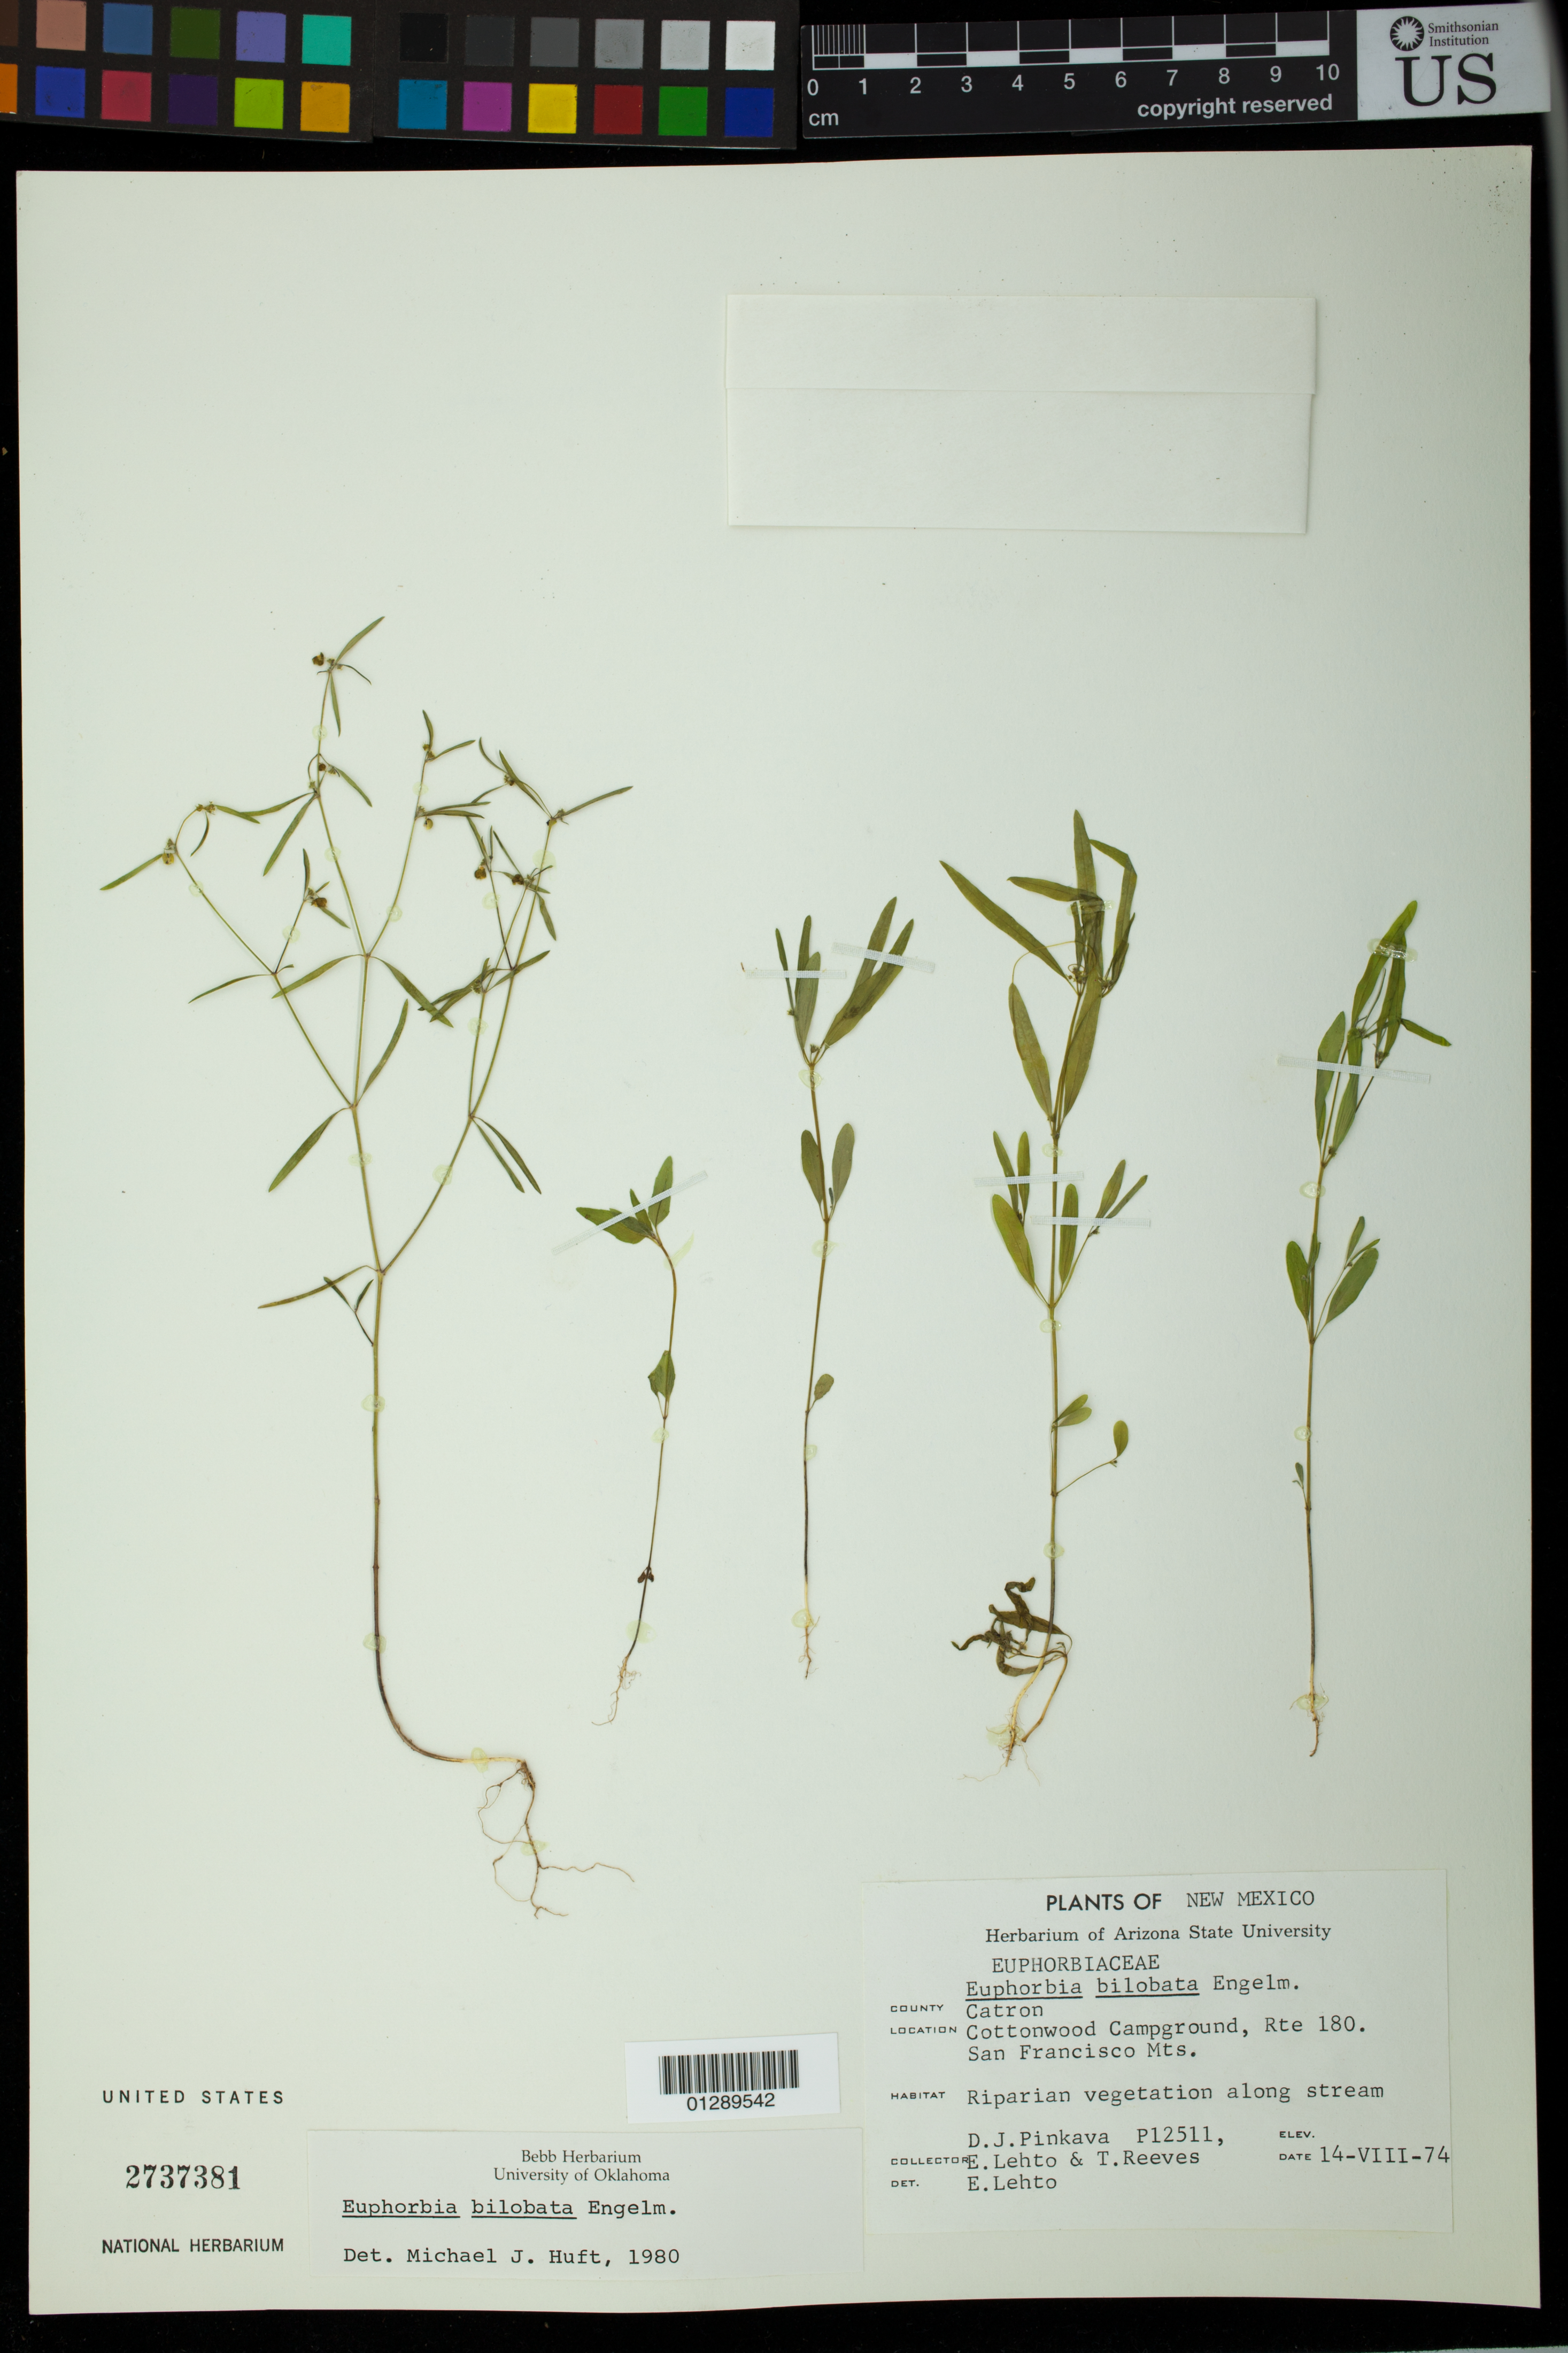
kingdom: Plantae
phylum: Tracheophyta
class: Magnoliopsida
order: Malpighiales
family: Euphorbiaceae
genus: Euphorbia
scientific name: Euphorbia bilobata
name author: Engelm. in Emory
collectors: D. J. Pinkava & E. Lehto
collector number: P12511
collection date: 1974-08-14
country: United States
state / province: New Mexico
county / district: Catron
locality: Cottonwood Campground, Route 180. San Francisco Mountains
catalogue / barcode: US 2737381